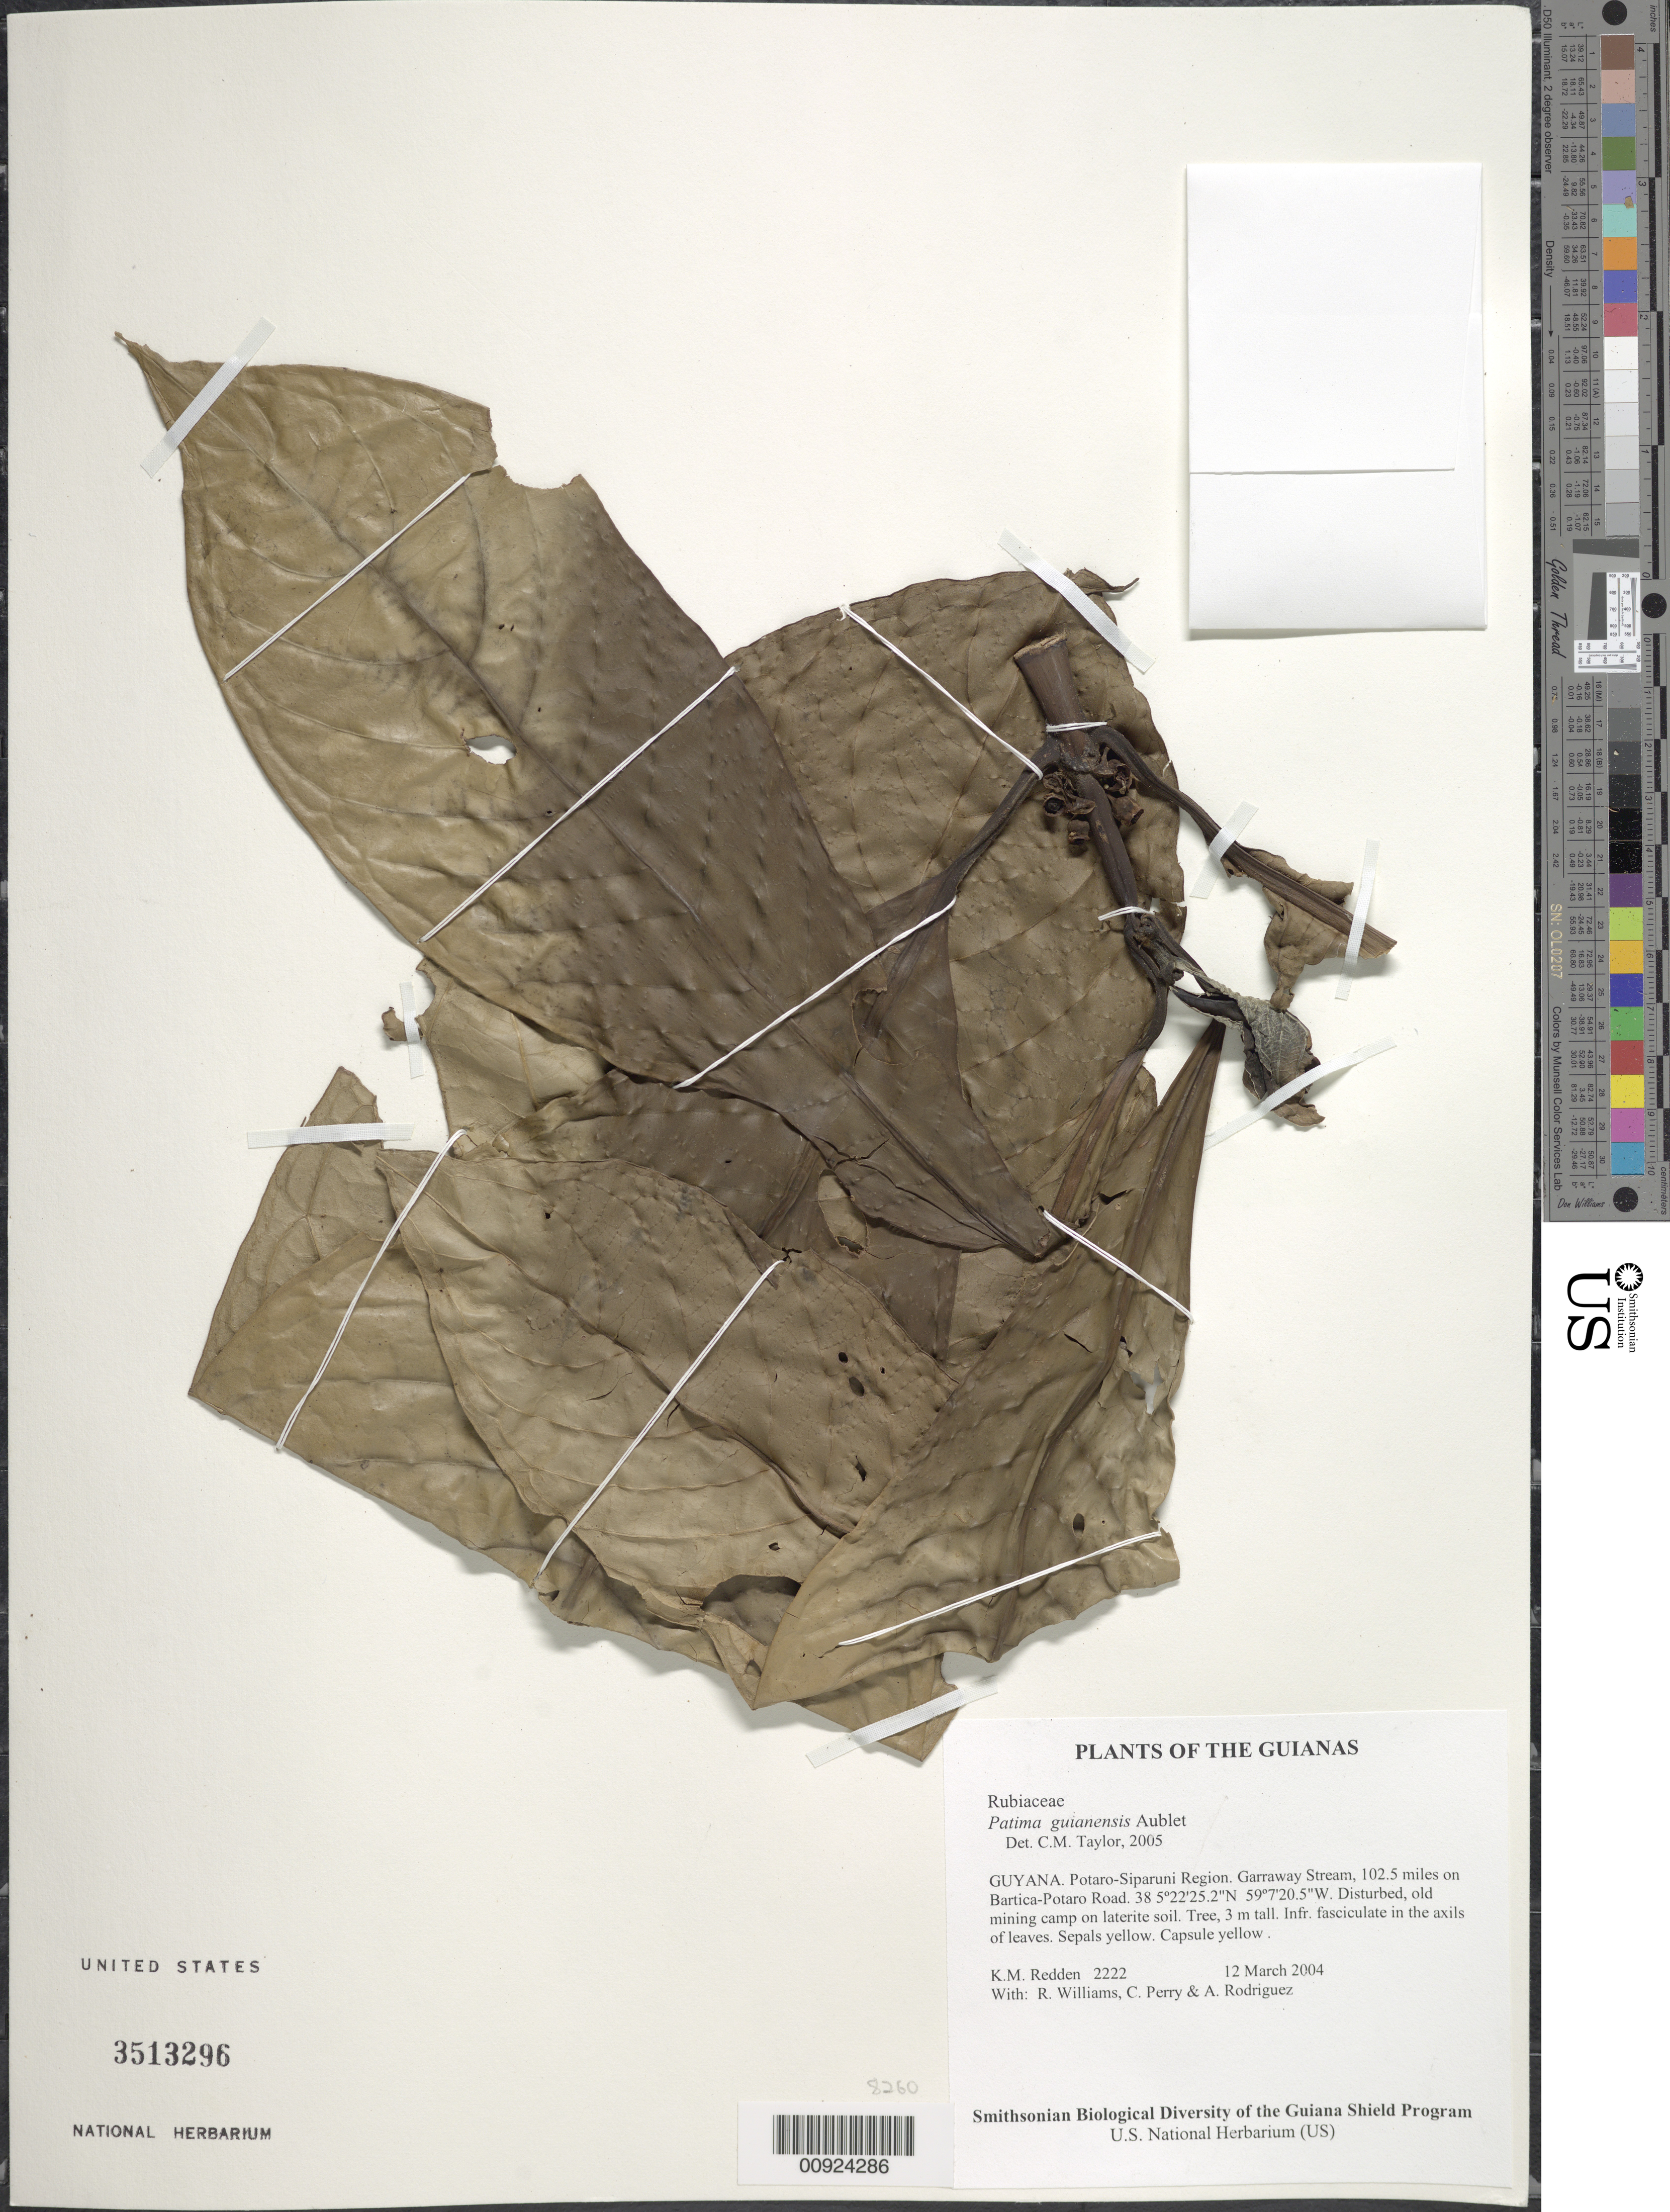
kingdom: Plantae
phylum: Tracheophyta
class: Magnoliopsida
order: Gentianales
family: Rubiaceae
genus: Patima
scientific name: Patima guianensis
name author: Aubl.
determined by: Taylor, Charlotte M.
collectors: K. M. Redden, R. Williams, C. Perry & A. Rodriguez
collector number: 2222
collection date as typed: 12 March 2004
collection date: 2004-03-12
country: Guyana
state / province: Potaro-Siparuni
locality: Garraway Stream, 102.5 miles on Bartica-Potaro Road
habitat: Disturbed, old mining camp on laterite soil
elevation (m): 38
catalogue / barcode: US 3513296